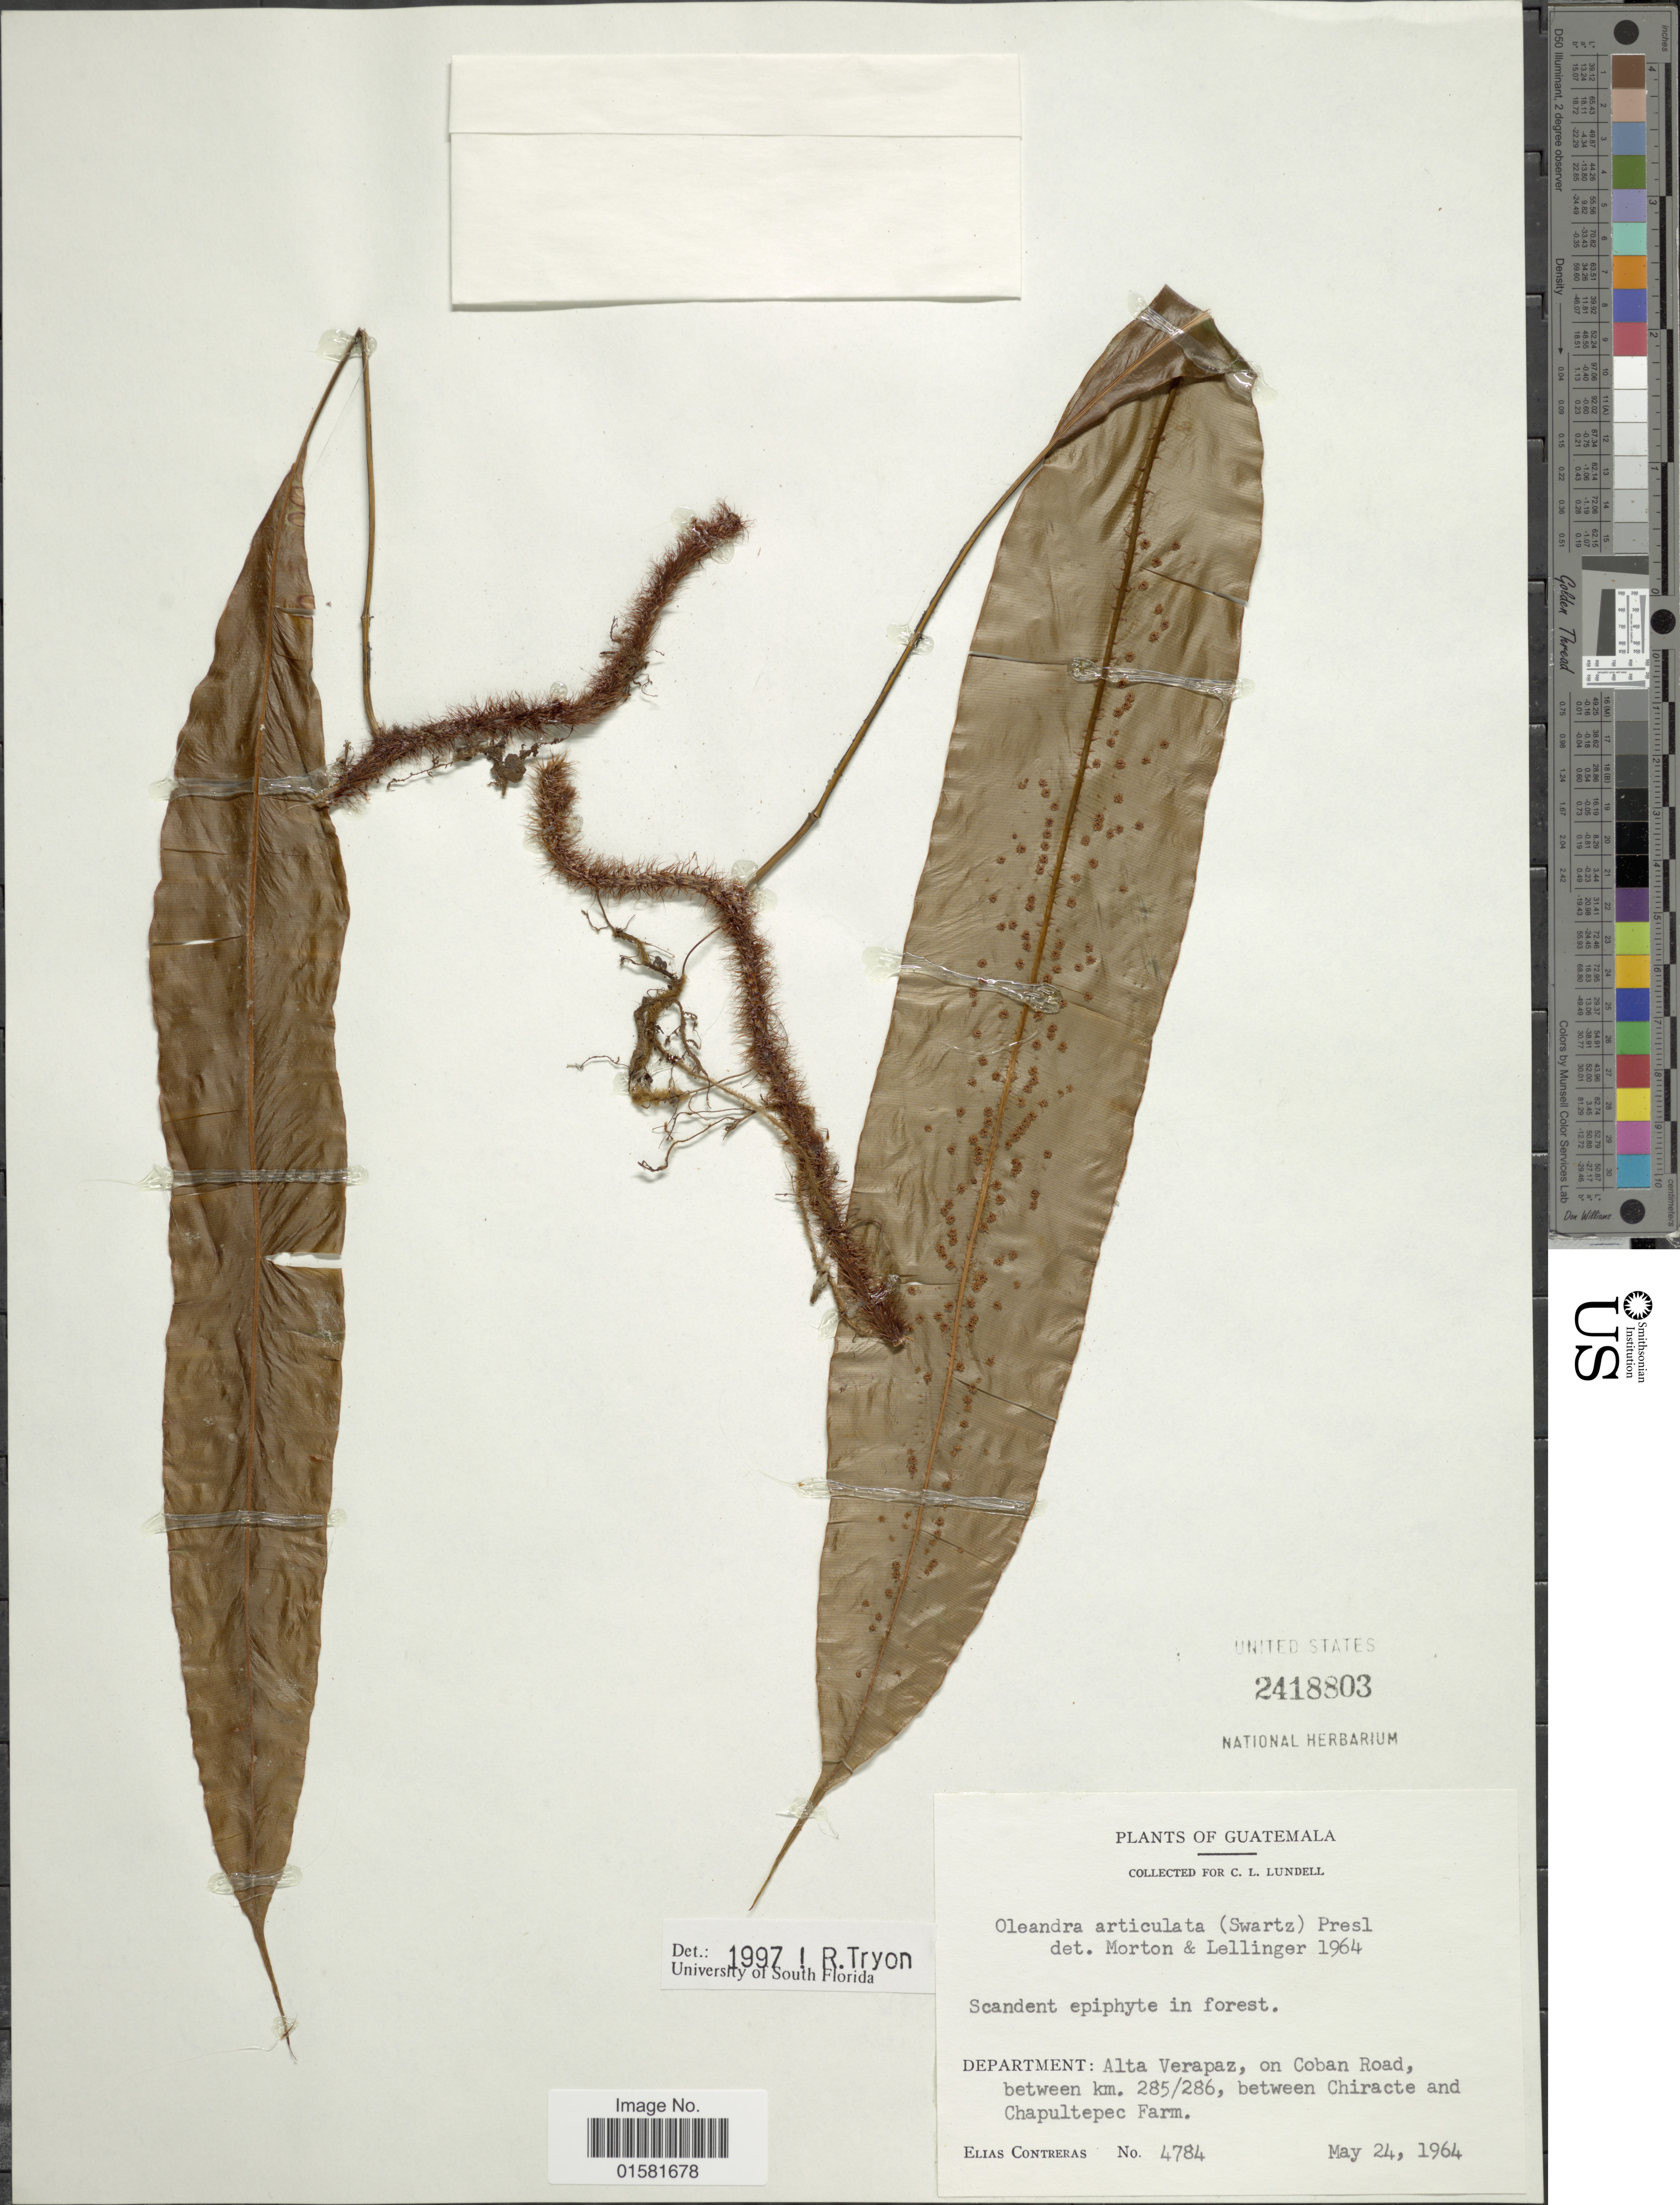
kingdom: Plantae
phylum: Tracheophyta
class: Polypodiopsida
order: Polypodiales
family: Oleandraceae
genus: Oleandra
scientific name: Oleandra articulata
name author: (Sw.) C. Presl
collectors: E. Conteras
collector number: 4784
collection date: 1964-05-24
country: Guatemala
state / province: Alta Verapaz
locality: Guatemala, Departement: Alta Verapaz, on Coban Road, between km. 285/286, b etween Chiracte and Chapultepec Farm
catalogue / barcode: US 2418803